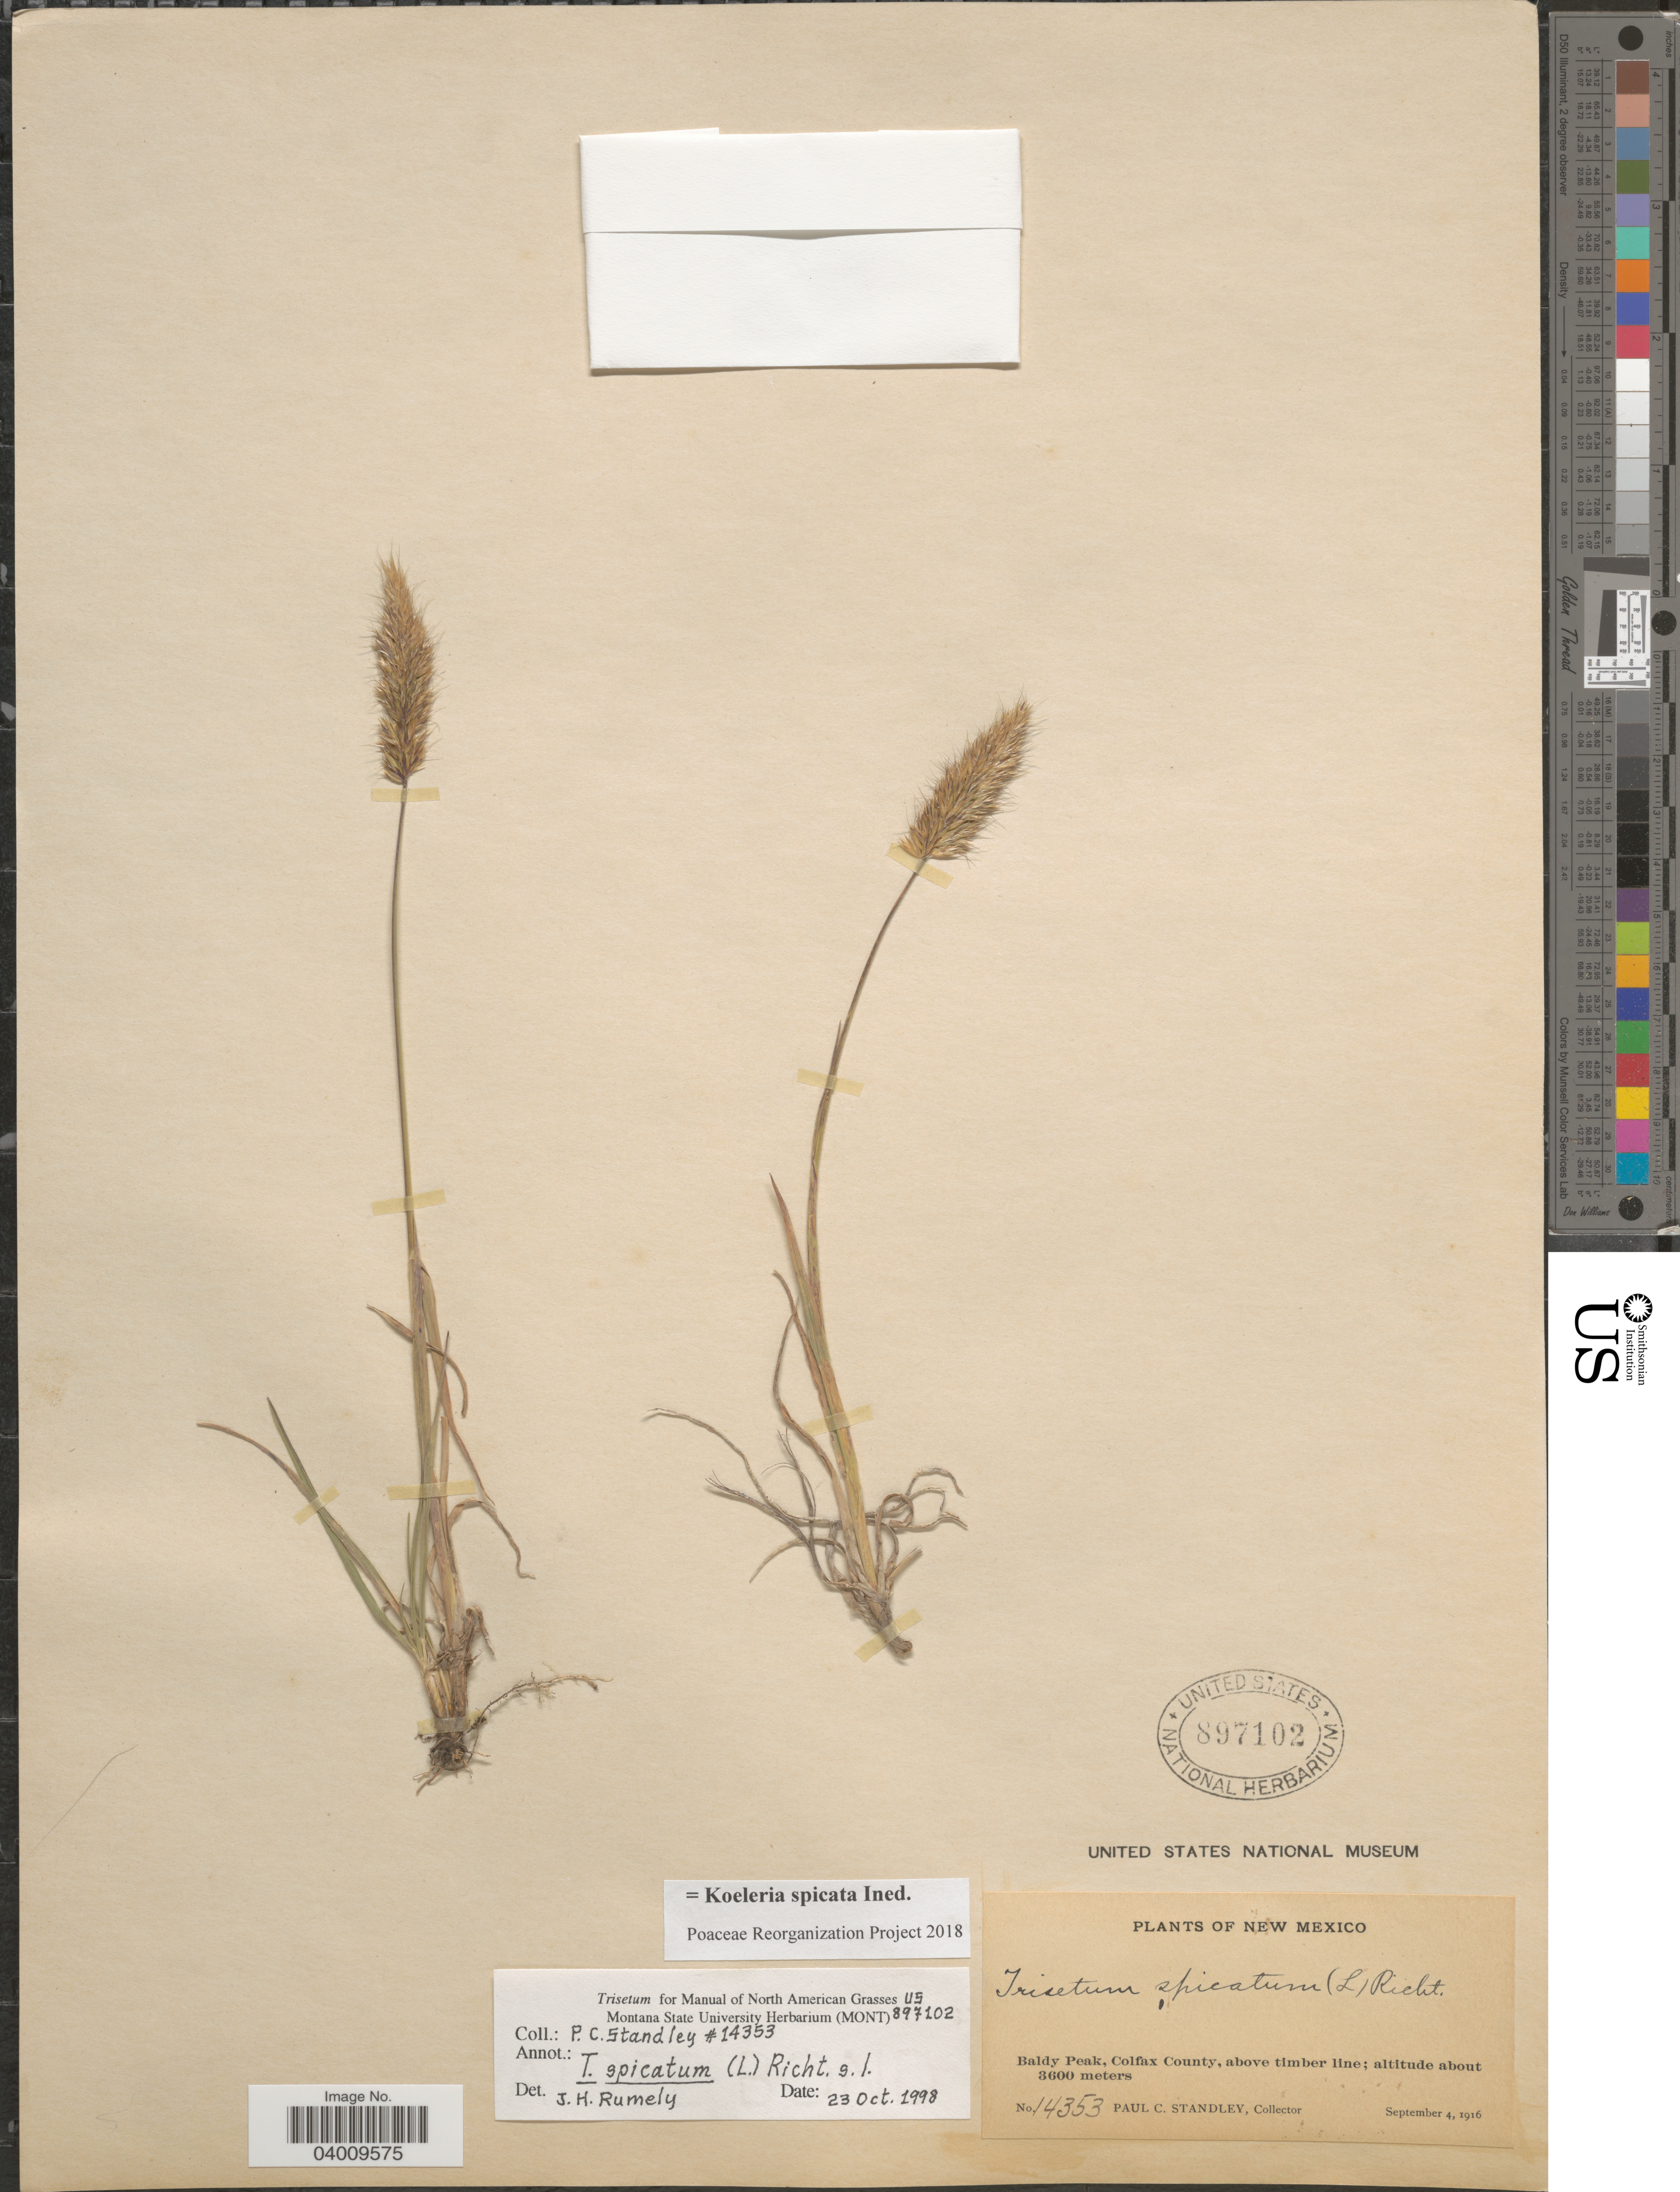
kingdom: Plantae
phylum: Tracheophyta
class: Liliopsida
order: Poales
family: Poaceae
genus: Koeleria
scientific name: Koeleria spicata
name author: (L.) Barberá et al.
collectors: P. C. Standley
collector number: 14353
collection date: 1916-09-04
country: United States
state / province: New Mexico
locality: Baldy Peak, Colfax County, above timber line.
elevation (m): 3600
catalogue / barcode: US 897102